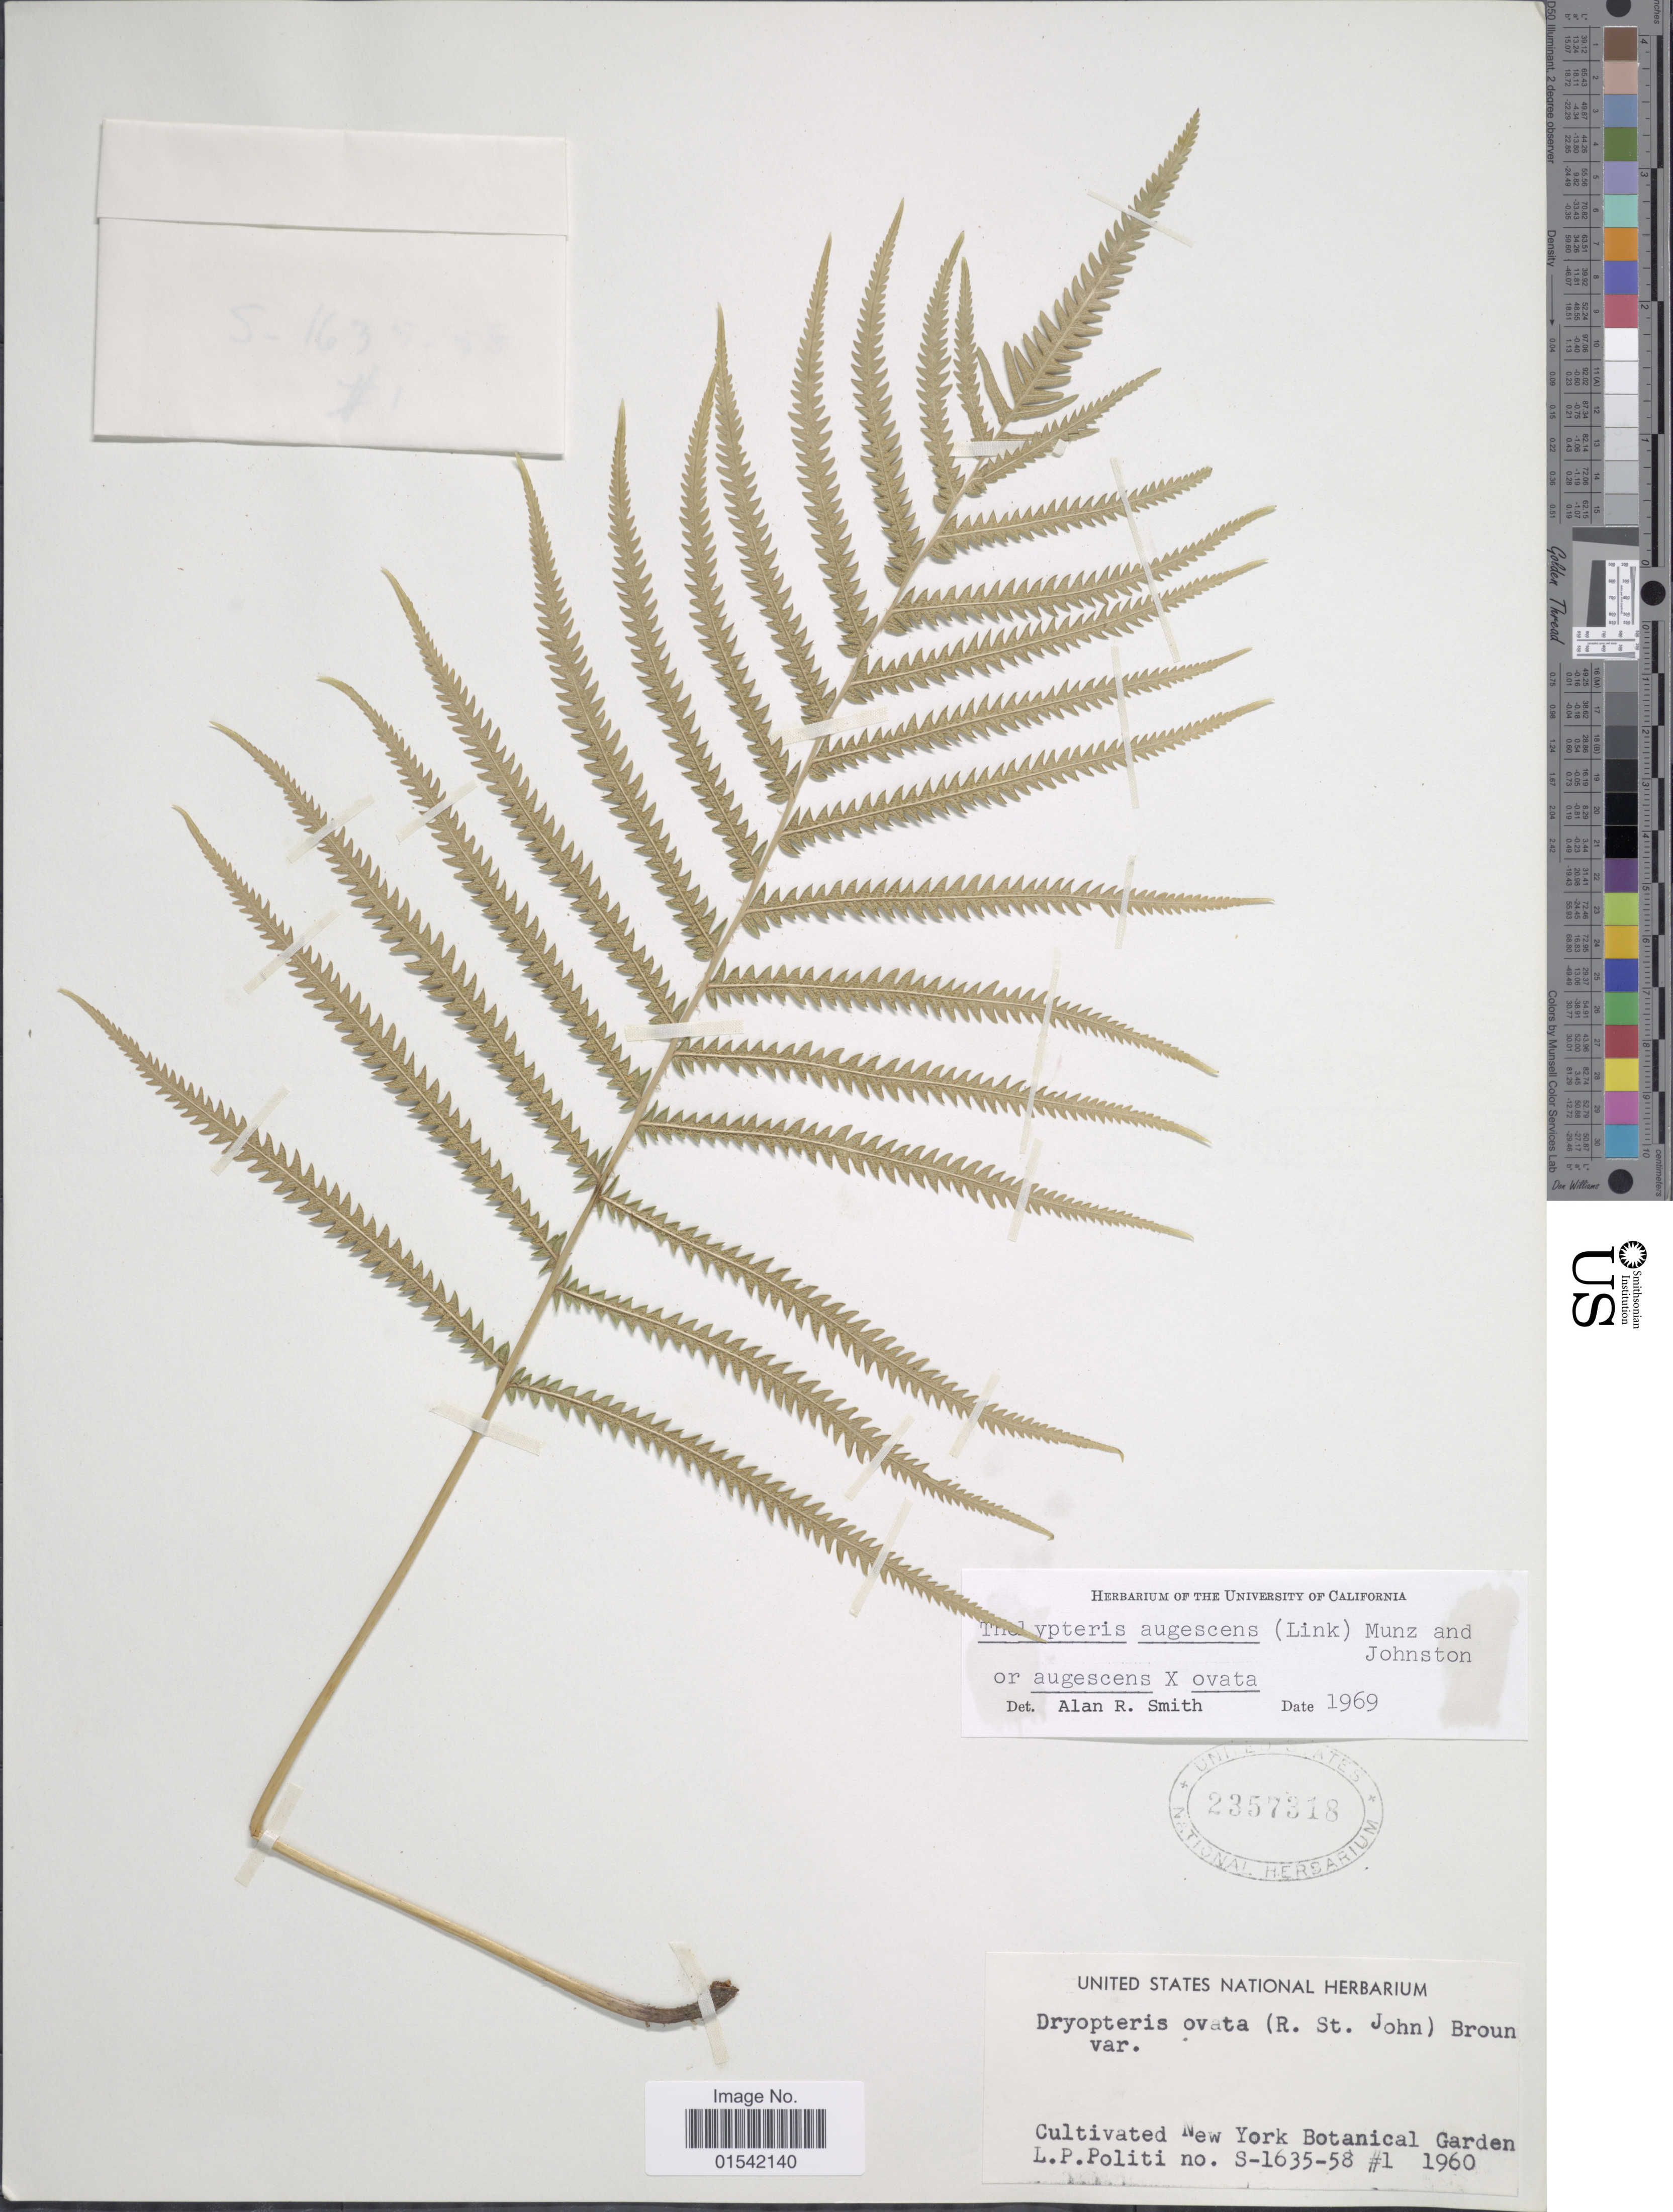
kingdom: Plantae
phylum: Tracheophyta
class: Polypodiopsida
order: Polypodiales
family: Thelypteridaceae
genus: Cyclosorus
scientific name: Cyclosorus augescens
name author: (Link) Mazumdar & Mukhop.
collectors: L. Politi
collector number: S-1635-58 #1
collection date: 1960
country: United States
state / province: New York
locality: Cultivated New York Botanical Garden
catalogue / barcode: US 2357318